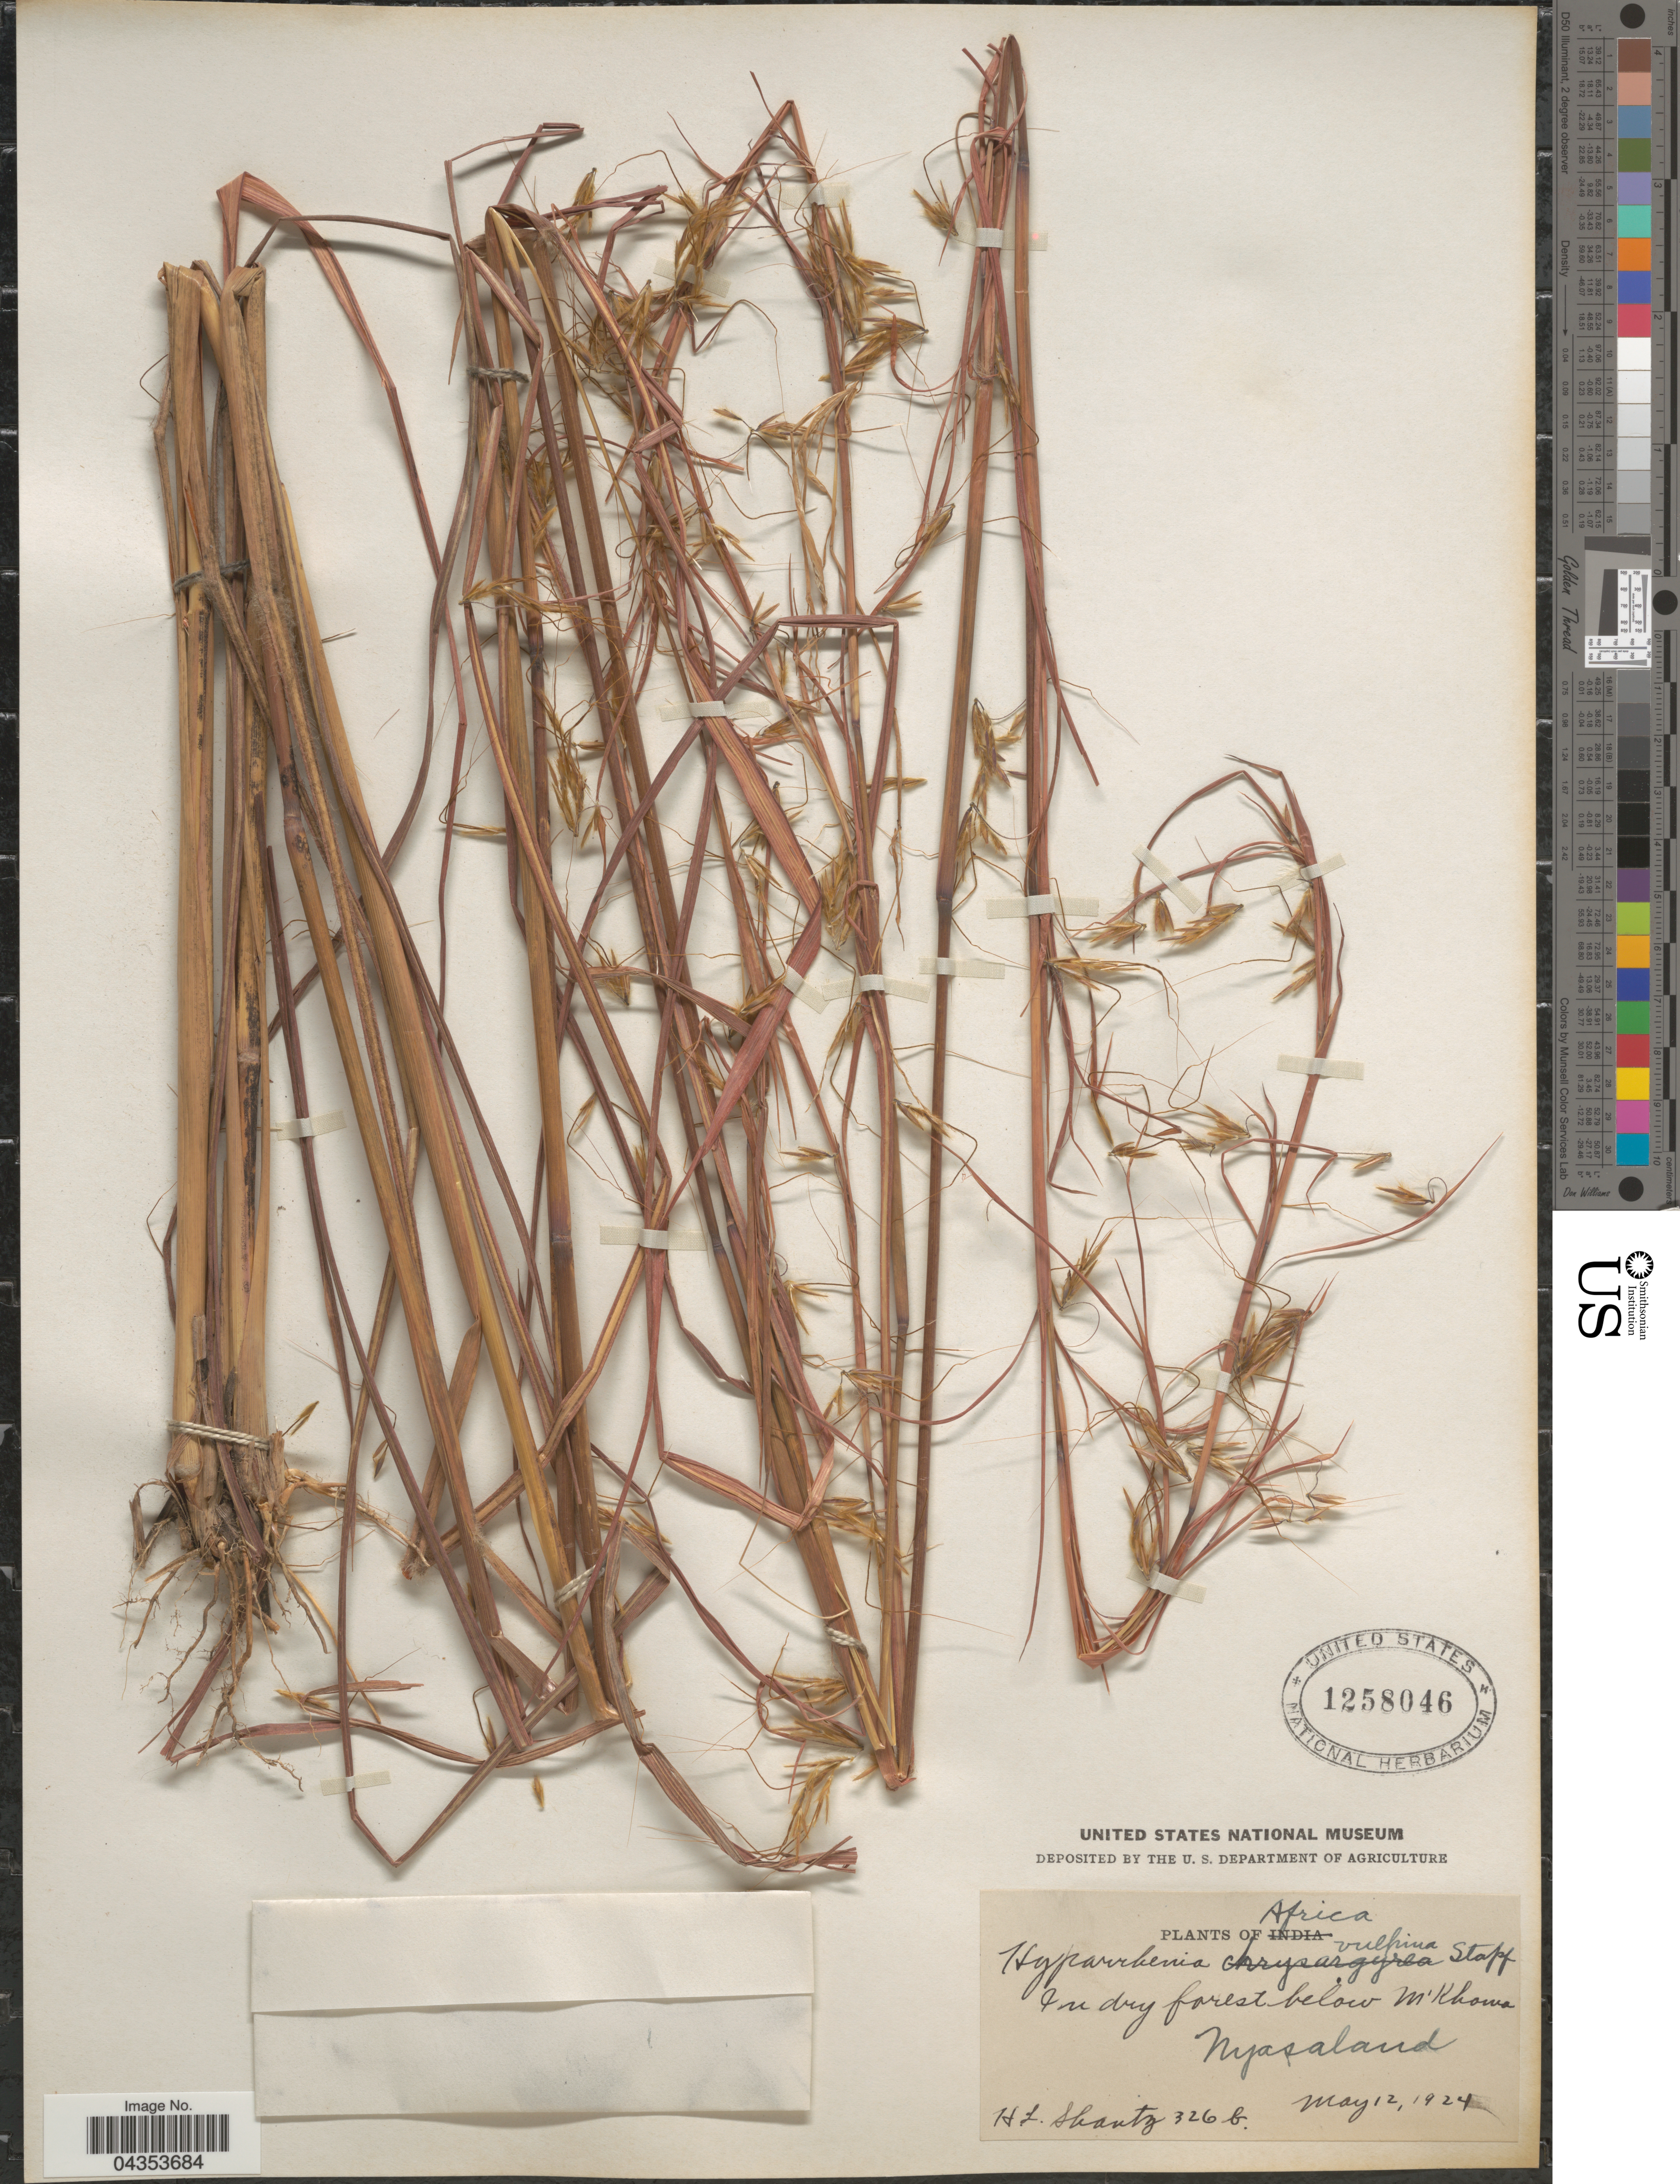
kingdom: Plantae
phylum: Tracheophyta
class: Liliopsida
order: Poales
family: Poaceae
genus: Hyparrhenia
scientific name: Hyparrhenia nyassae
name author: (Rendle) Stapf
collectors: H. Shantz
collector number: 326b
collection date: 1924-05-12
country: Malawi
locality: In dry forest below M'Khoma. Nyasaland.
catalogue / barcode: US 1258046